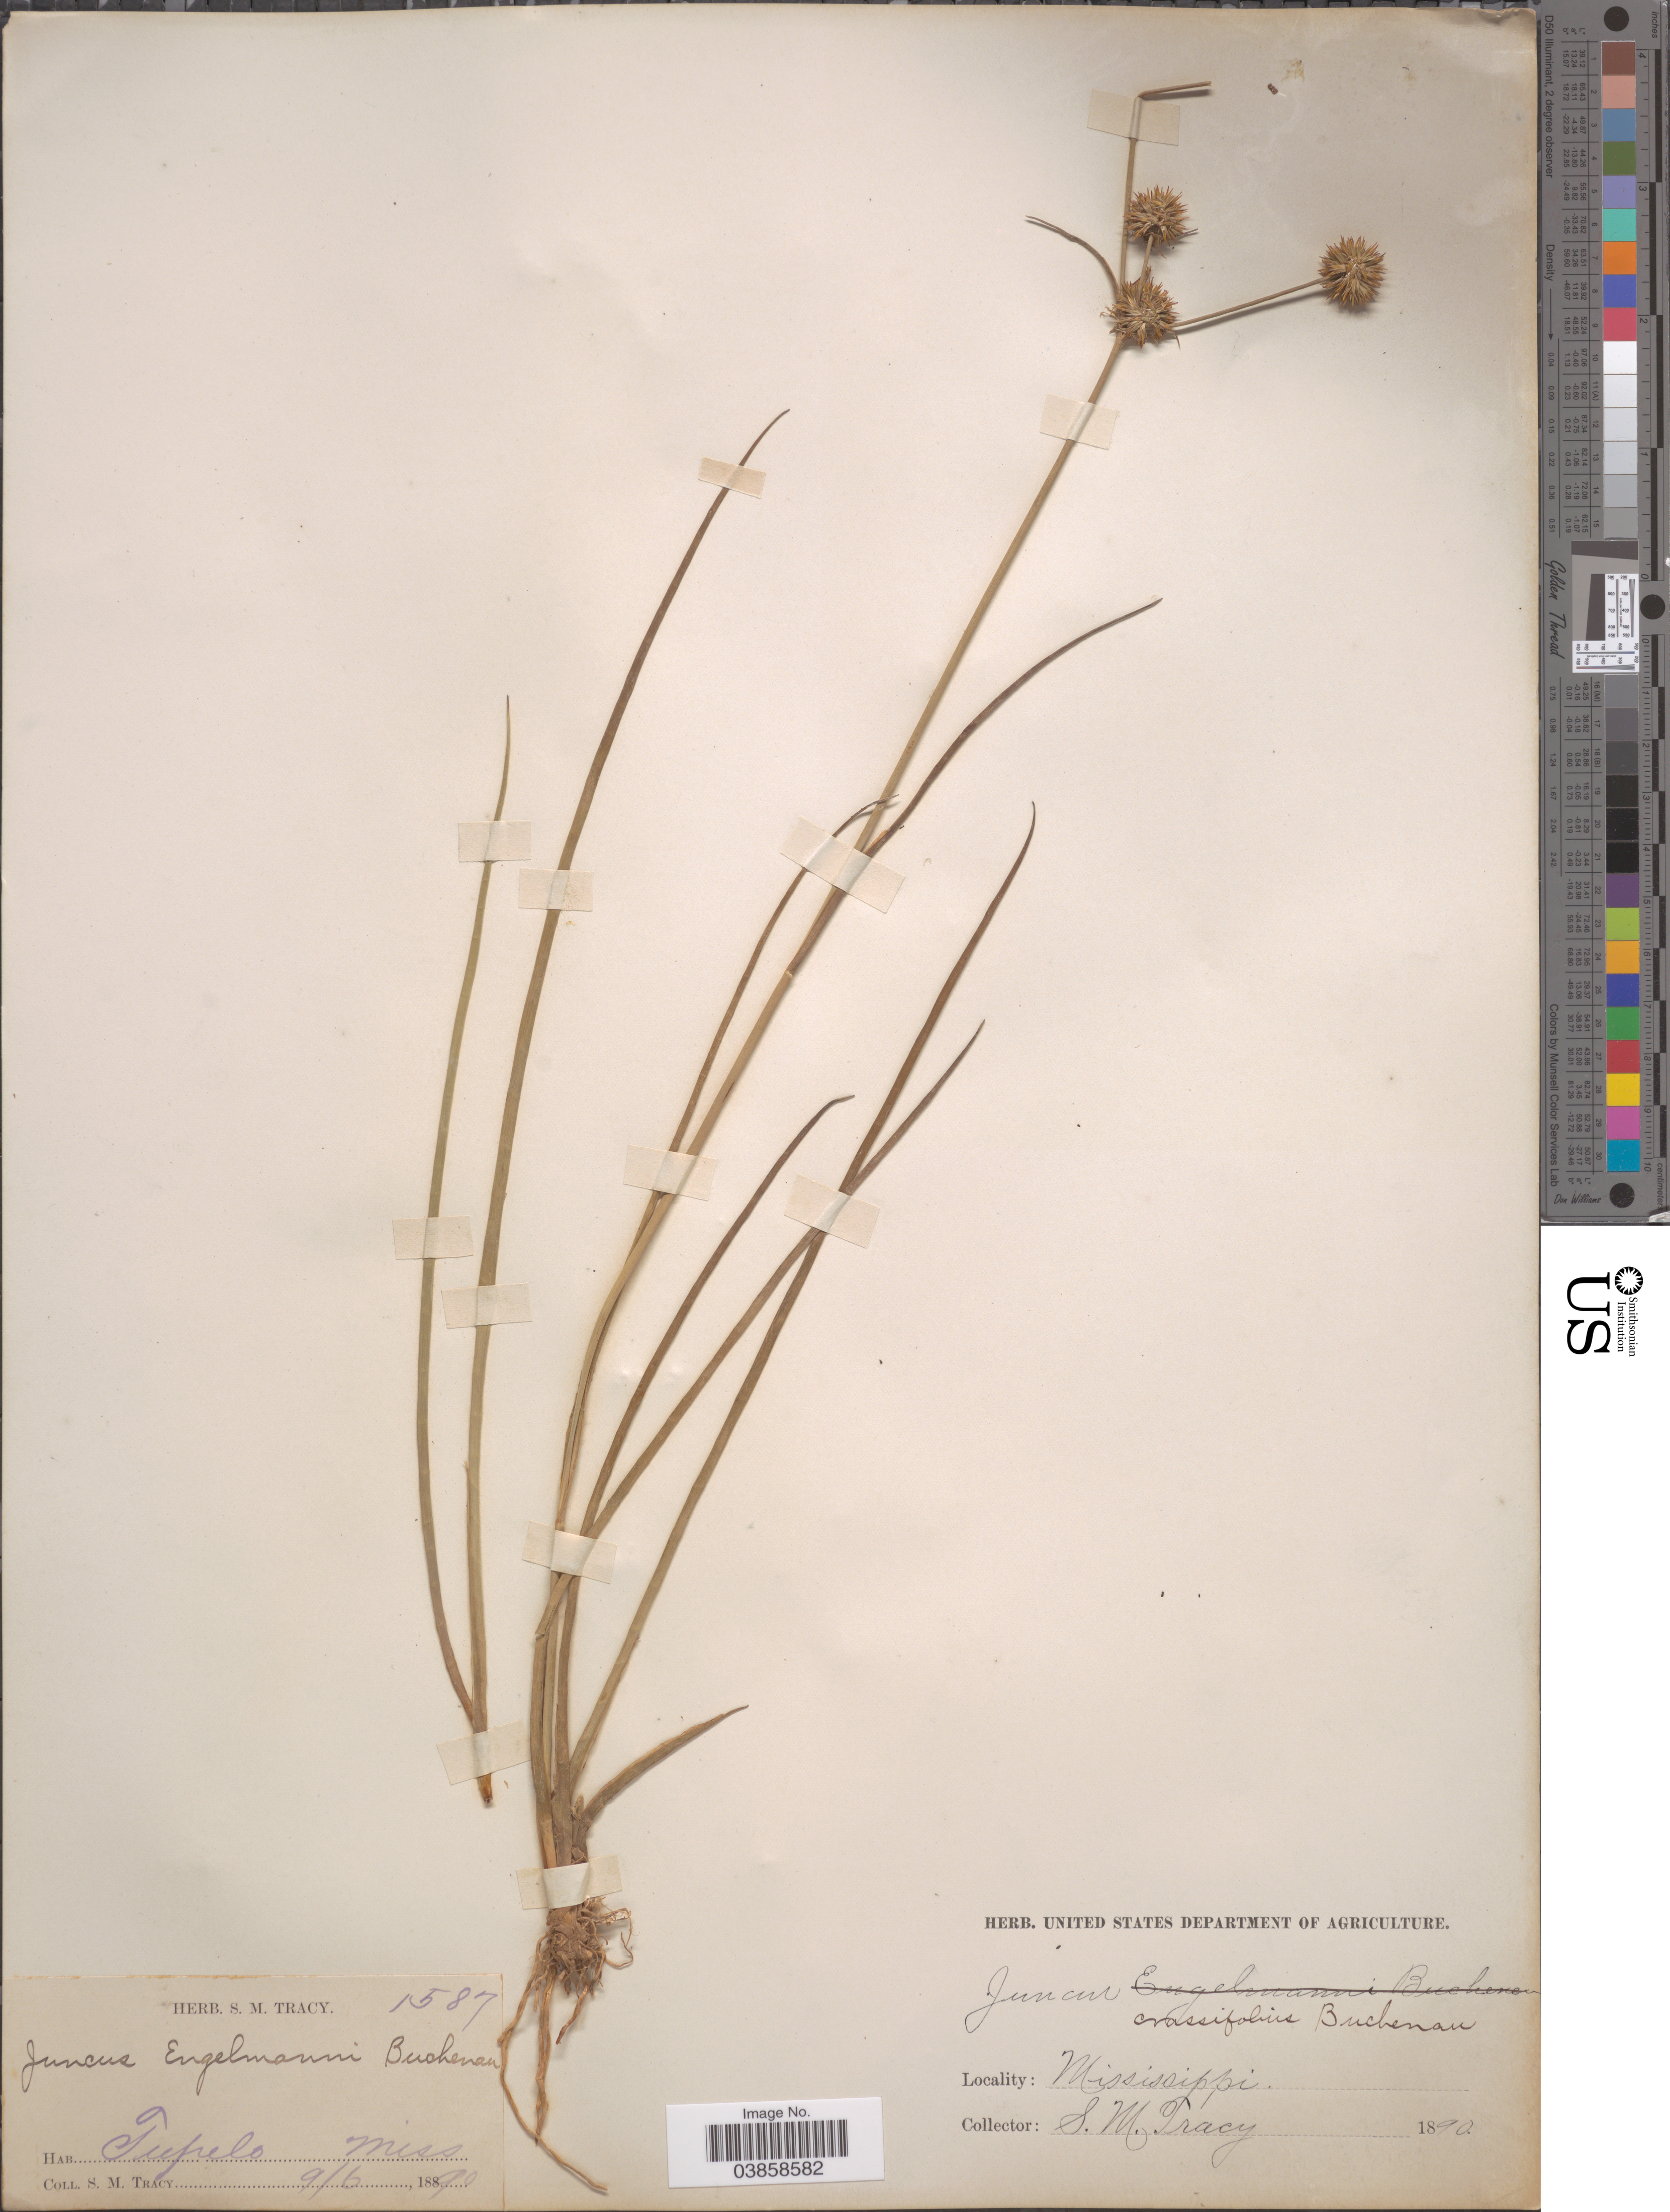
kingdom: Plantae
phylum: Tracheophyta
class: Liliopsida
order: Poales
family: Juncaceae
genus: Juncus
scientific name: Juncus validus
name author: Coville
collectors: S. M. Tracy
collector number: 1587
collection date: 1890-09-06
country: United States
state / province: Mississippi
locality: Tupelo.